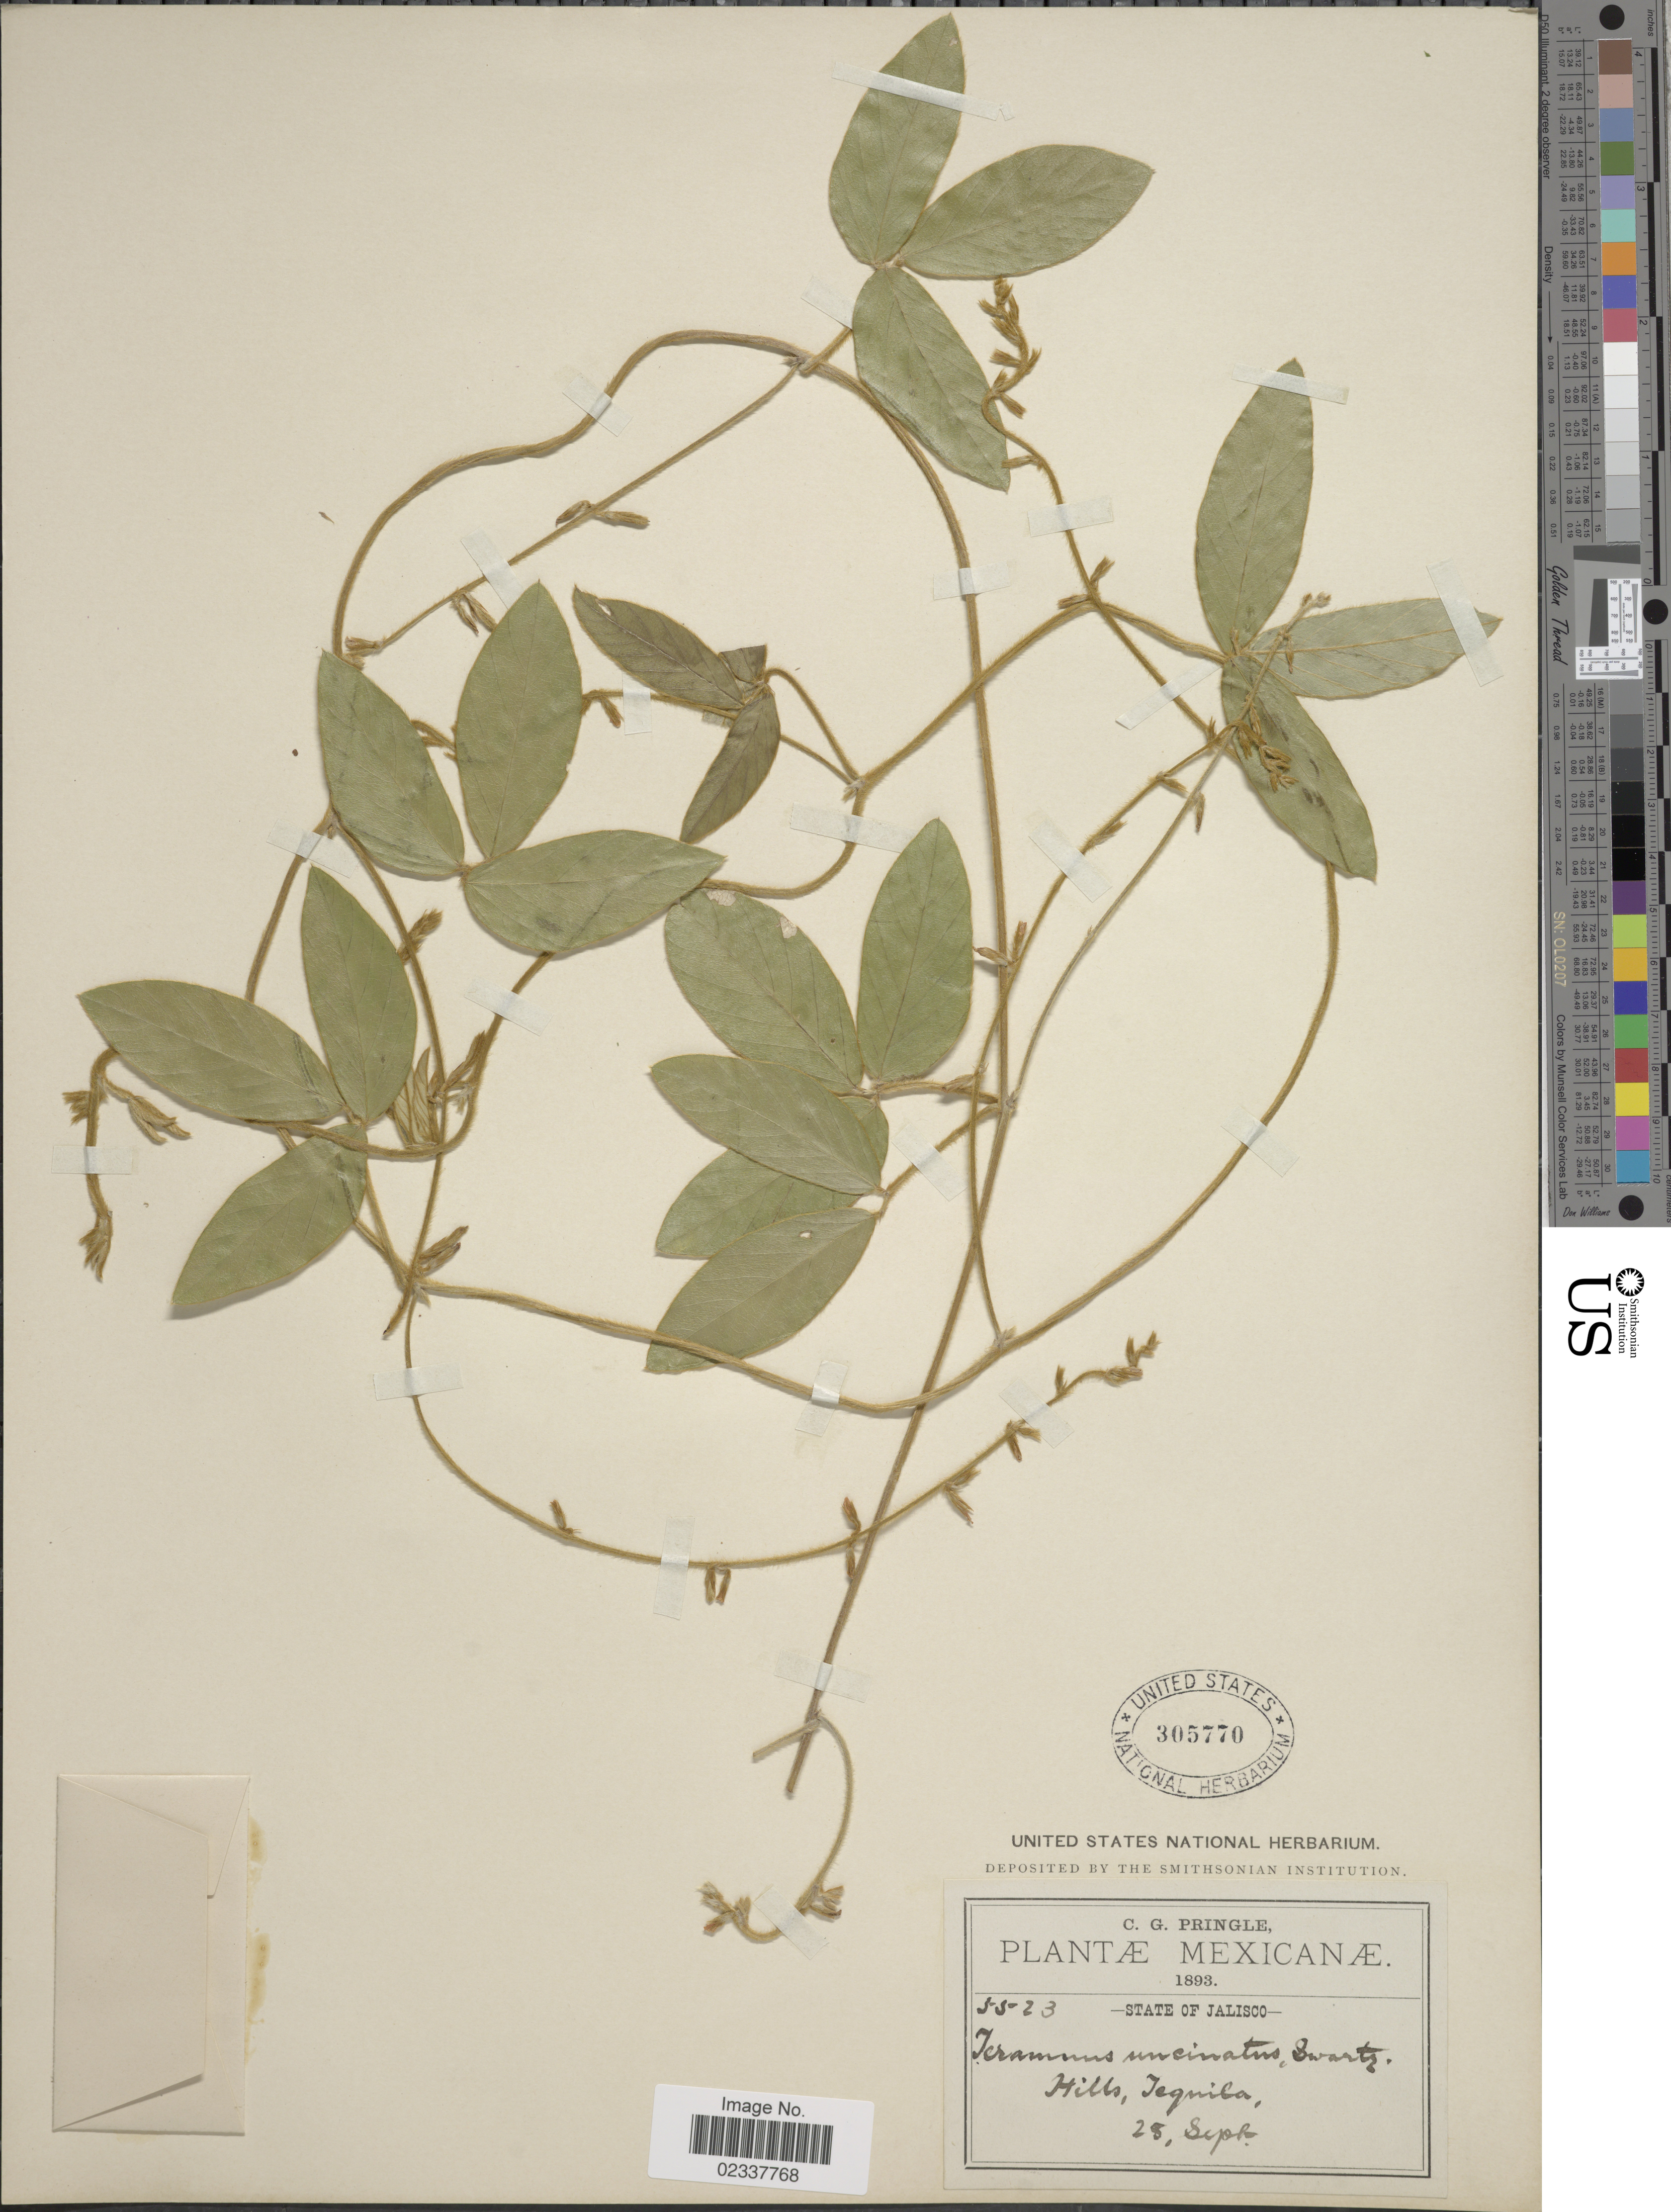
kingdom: Plantae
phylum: Tracheophyta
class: Magnoliopsida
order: Fabales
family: Fabaceae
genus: Teramnus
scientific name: Teramnus uncinatus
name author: (L.) Sw.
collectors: C. G. Pringle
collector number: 5523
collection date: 1893-09-25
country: Mexico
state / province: Jalisco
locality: Hills, Tequila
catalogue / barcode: US 305770